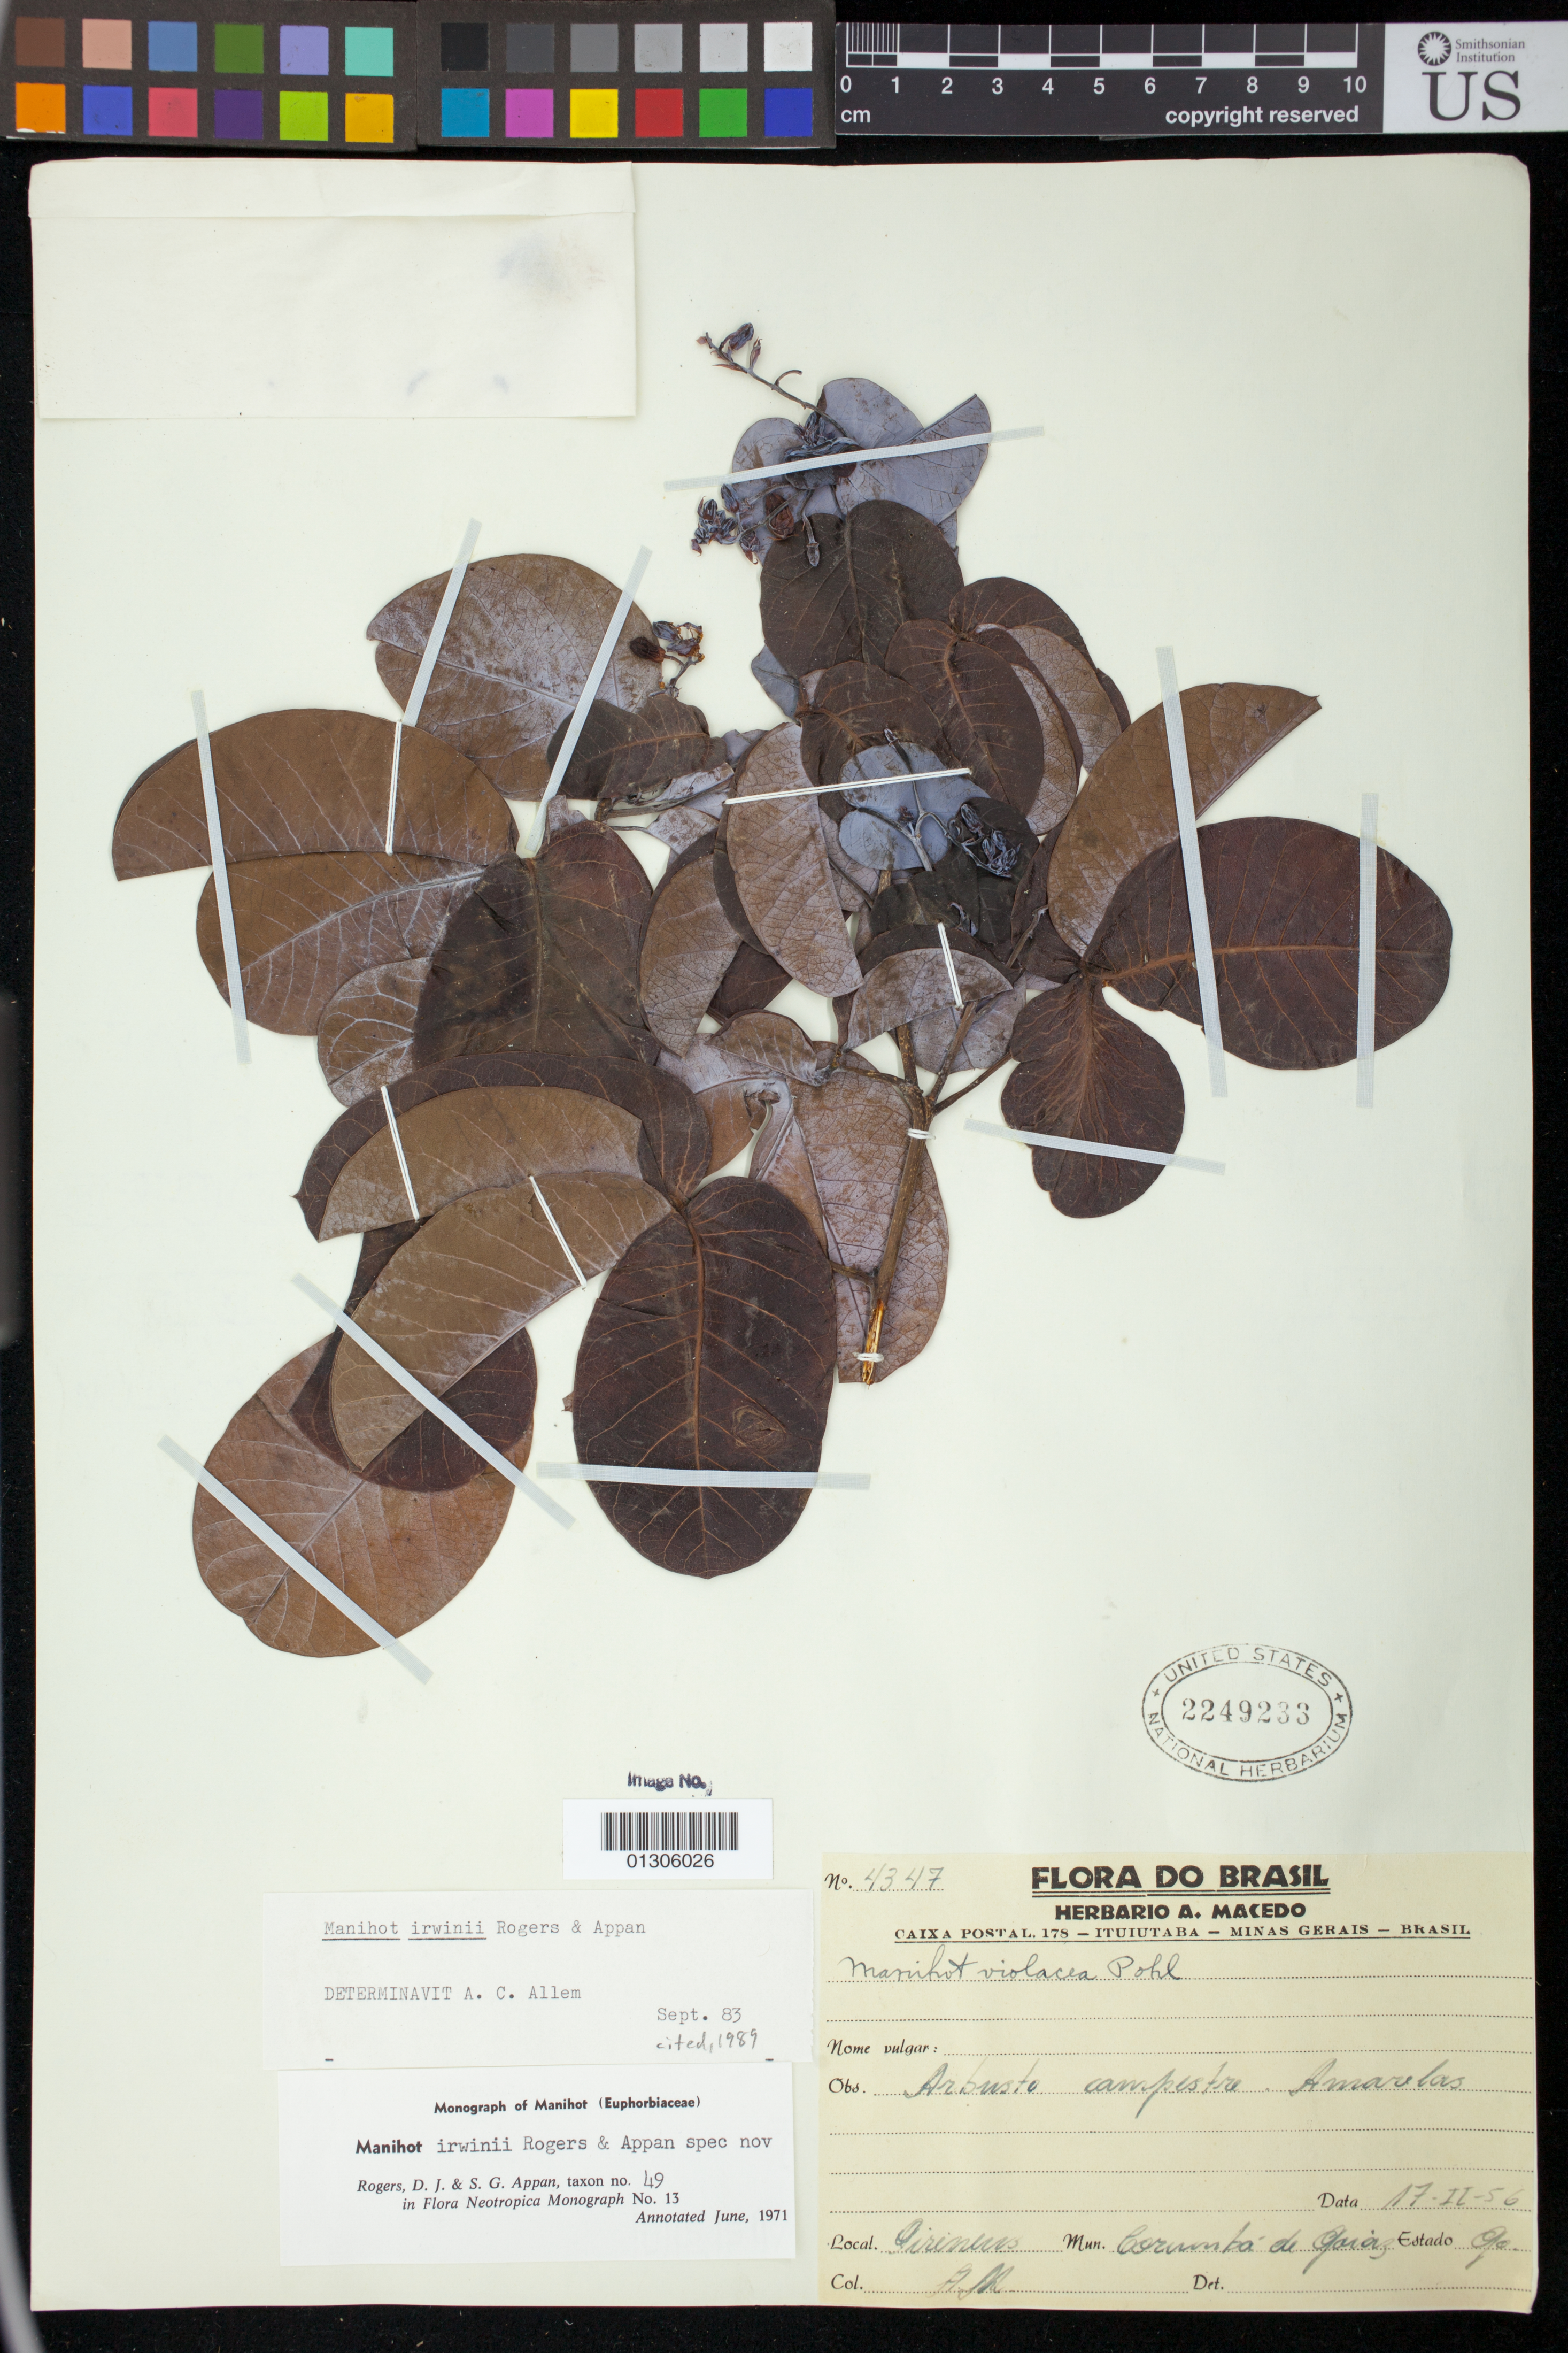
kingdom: Plantae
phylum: Tracheophyta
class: Magnoliopsida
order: Malpighiales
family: Euphorbiaceae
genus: Manihot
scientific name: Manihot irwinii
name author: D.J. Rogers & Appan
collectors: A. Macedo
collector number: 4347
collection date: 1956-02-17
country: Brazil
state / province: Goiás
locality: [[Pirenhas?]][Piranhas] Corumba de Goiaz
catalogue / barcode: US 2249233